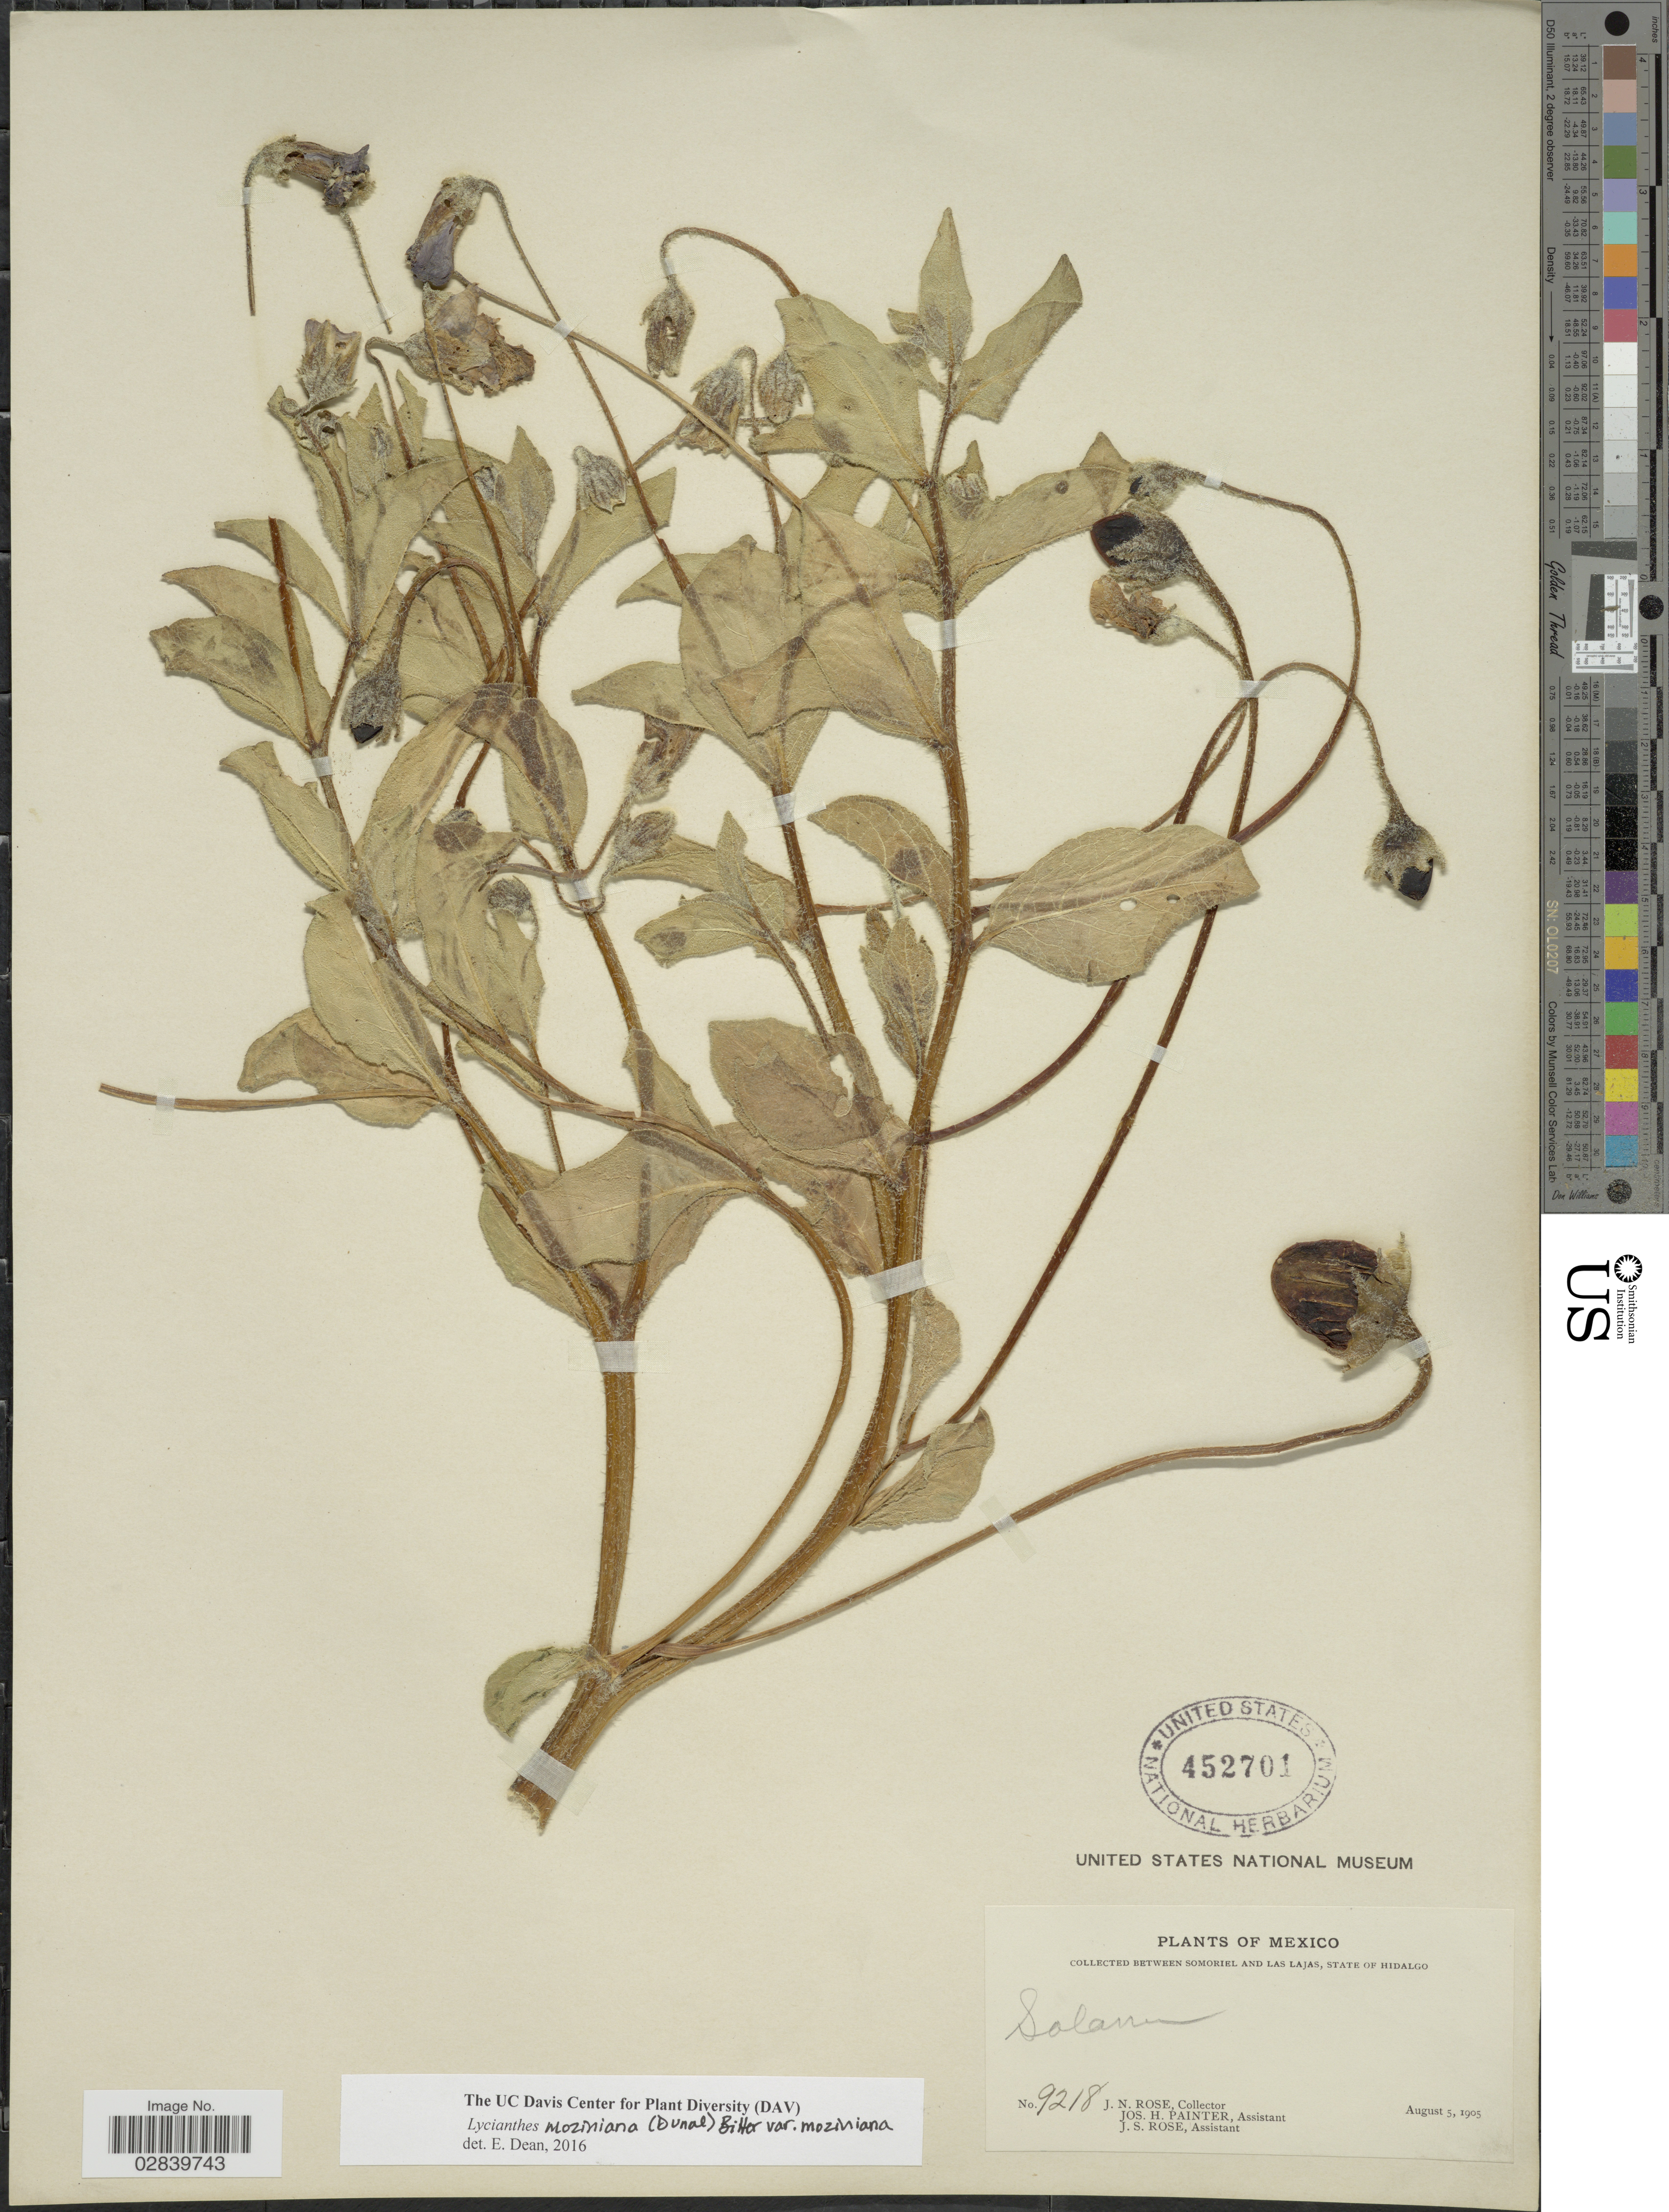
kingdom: Plantae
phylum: Tracheophyta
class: Magnoliopsida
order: Solanales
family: Solanaceae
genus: Lycianthes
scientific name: Lycianthes moziniana var. oaxacana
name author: E. Dean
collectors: J. N. Rose, J. H. Painter & J. S. Rose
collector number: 9218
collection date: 1905-08-05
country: Mexico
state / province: Hidalgo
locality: Between Somoriel and Las Lajas.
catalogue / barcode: US 452701